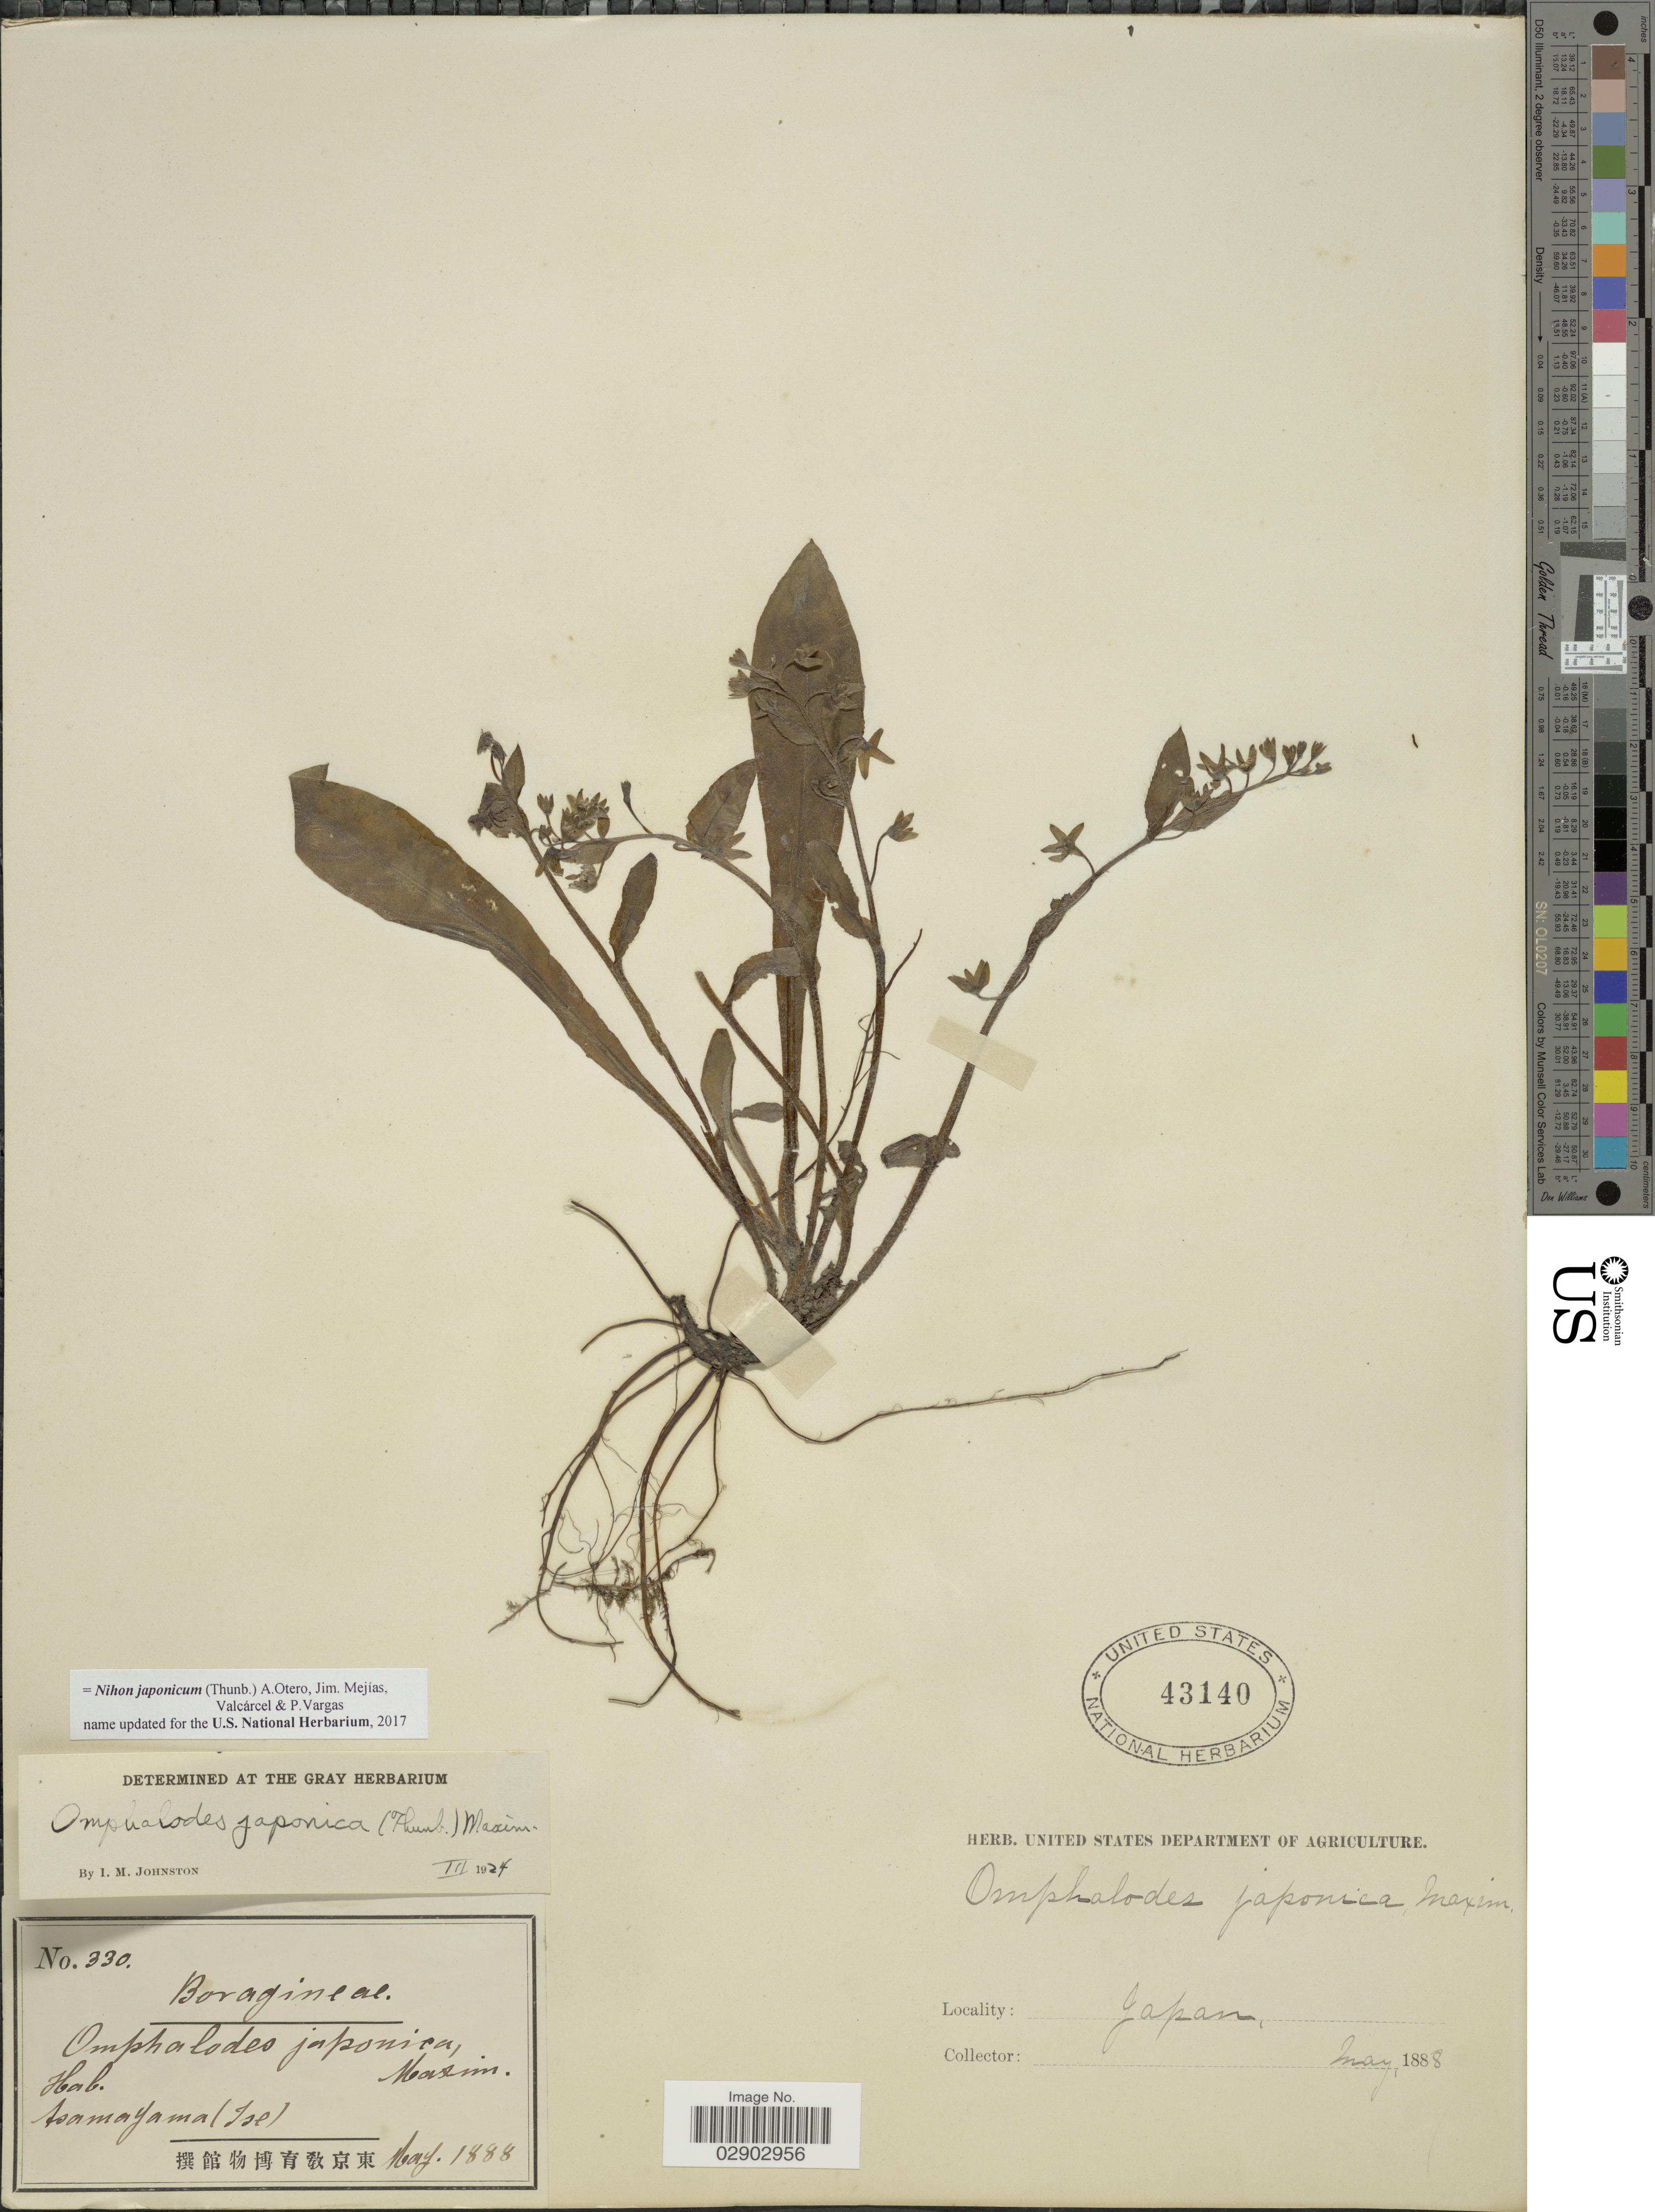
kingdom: Plantae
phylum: Tracheophyta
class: Magnoliopsida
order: Boraginales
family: Boraginaceae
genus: Nihon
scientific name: Nihon japonicum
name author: (Thunb.) A.Otero et al.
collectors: ex herb. U. S. Department of Agriculture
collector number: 330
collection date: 1888-05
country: Japan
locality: Tsamayama (Ise).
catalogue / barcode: US 43140